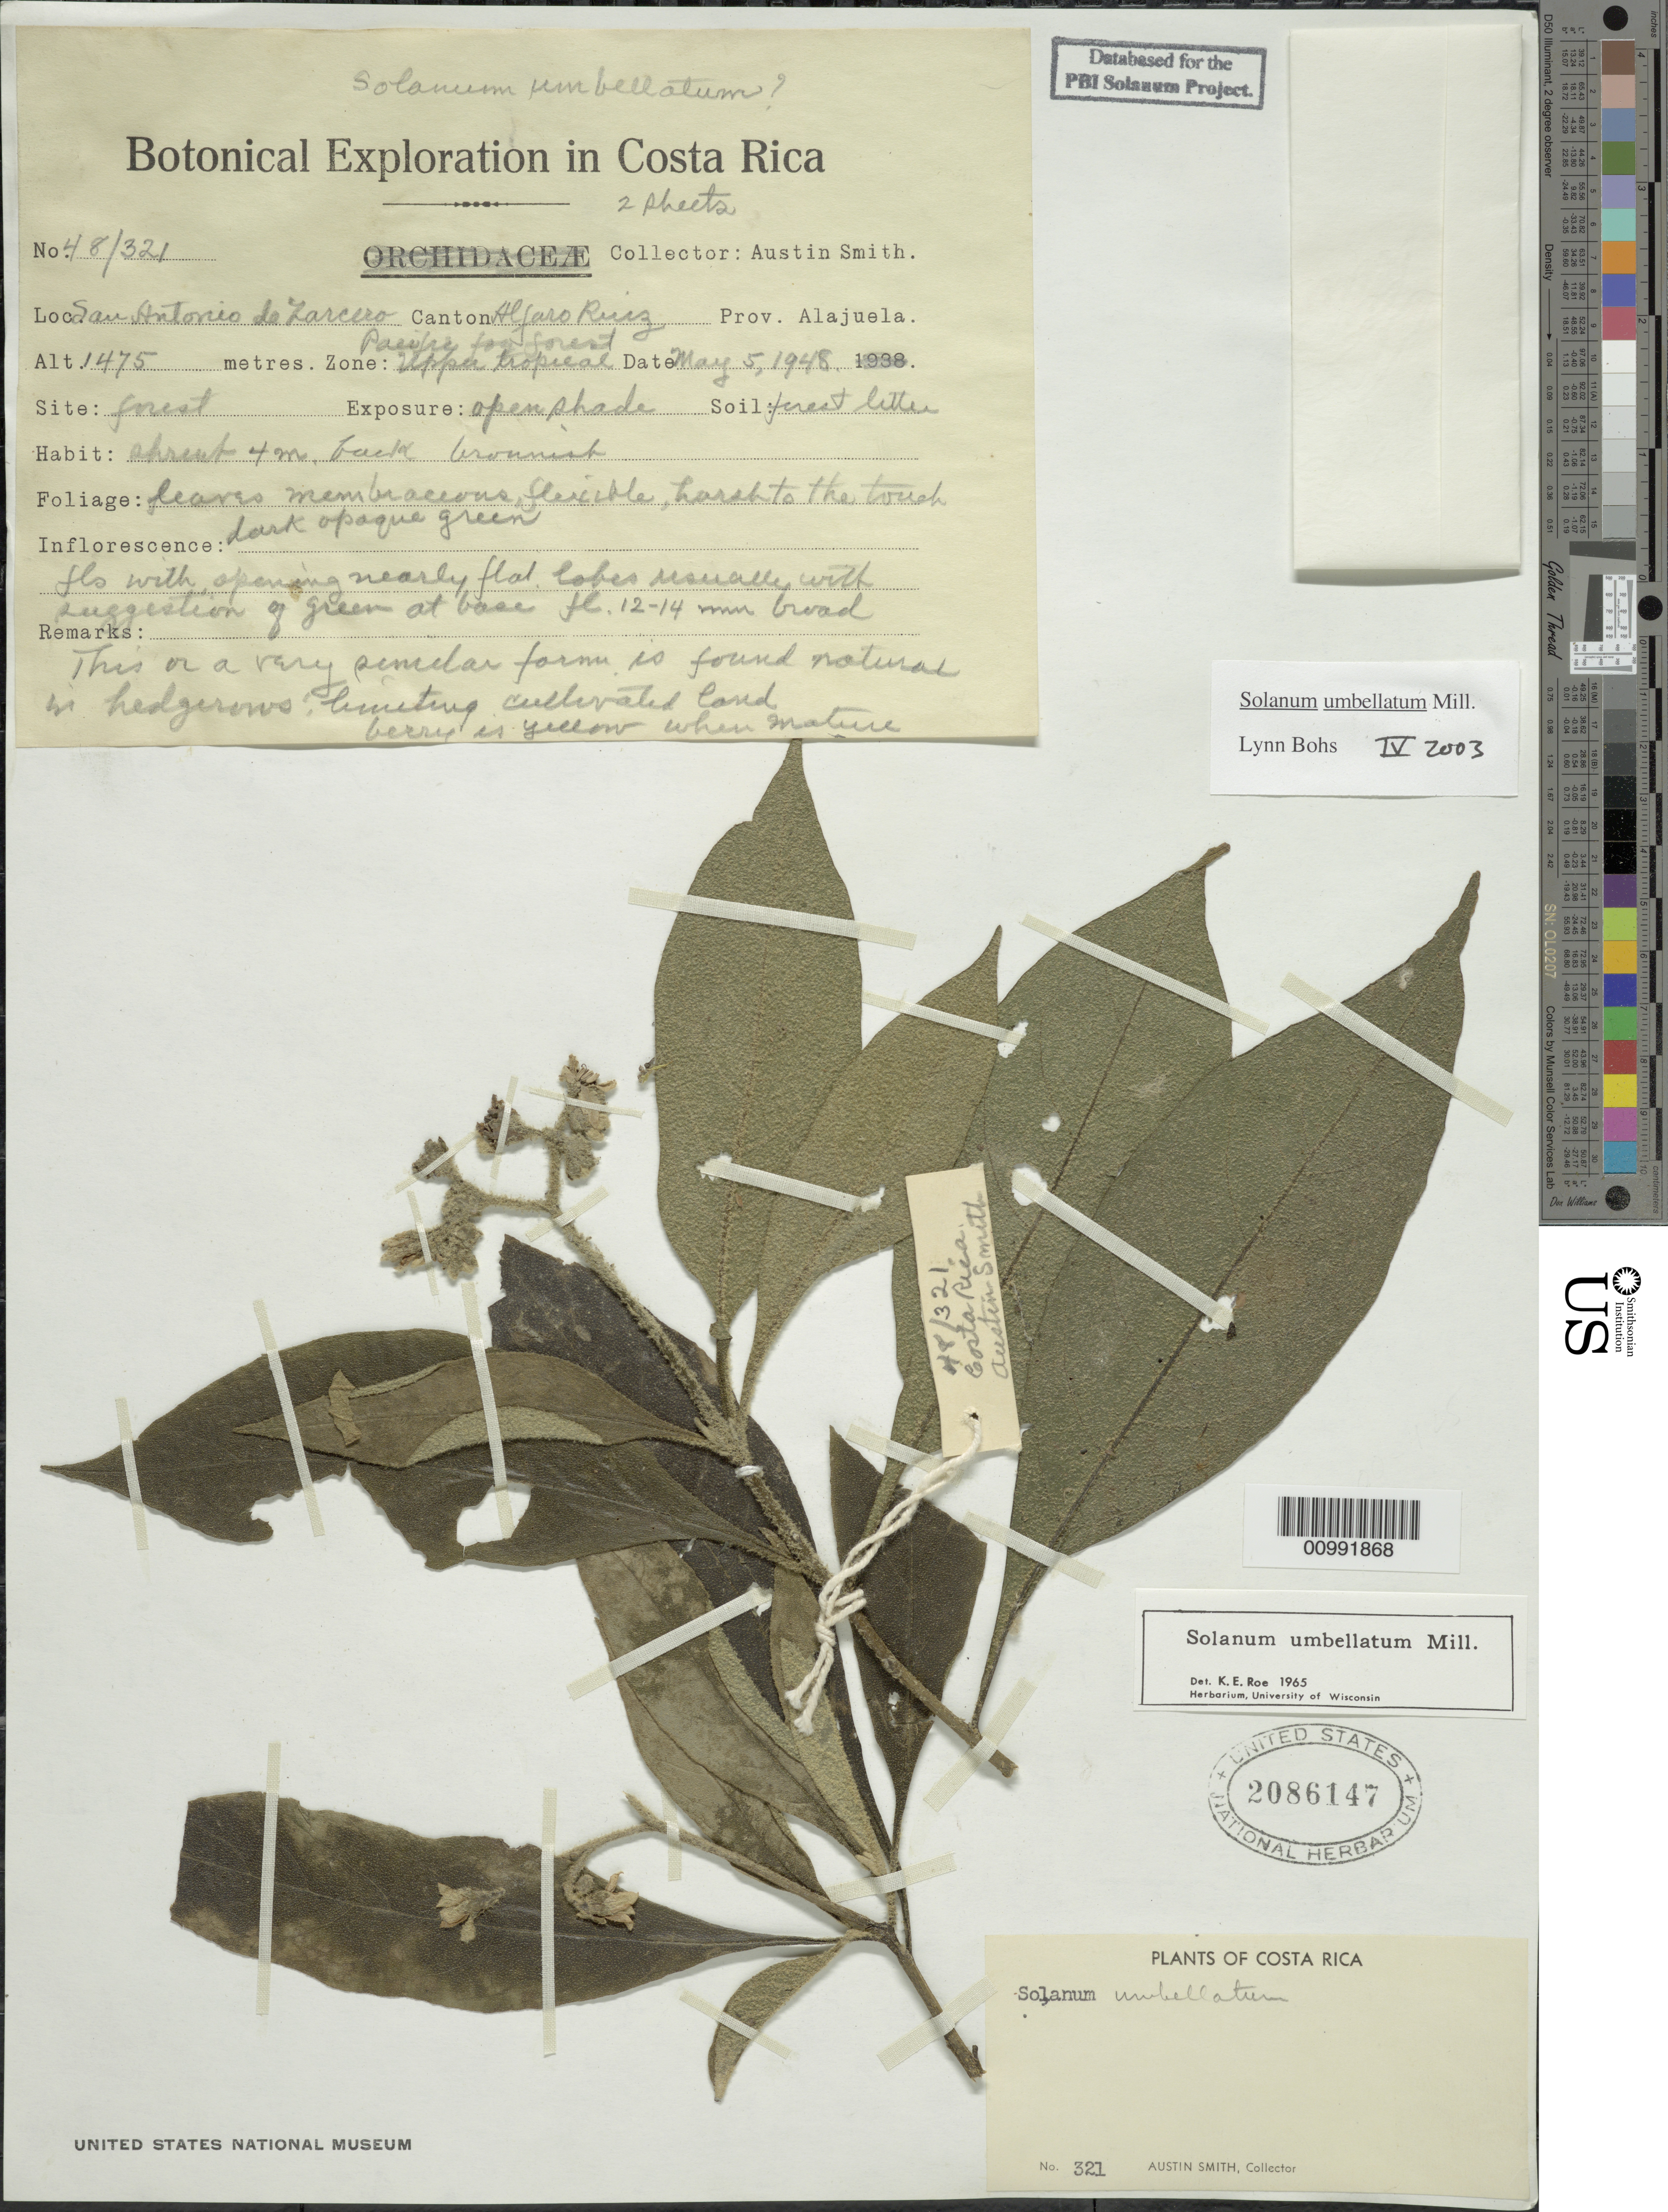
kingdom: Plantae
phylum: Tracheophyta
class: Magnoliopsida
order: Solanales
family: Solanaceae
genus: Solanum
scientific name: Solanum umbellatum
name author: Mill.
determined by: Bohs, L. A.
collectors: Aust P. Smith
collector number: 48-321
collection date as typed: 5 May 1948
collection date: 1948-05-05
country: Costa Rica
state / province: Alajuela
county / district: Alfaro Ruiz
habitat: Pacific fog forest. Upper tropical zone. Site: forest. Exposure: open shade. Soil: forest litter.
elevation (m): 1475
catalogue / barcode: US 2086147